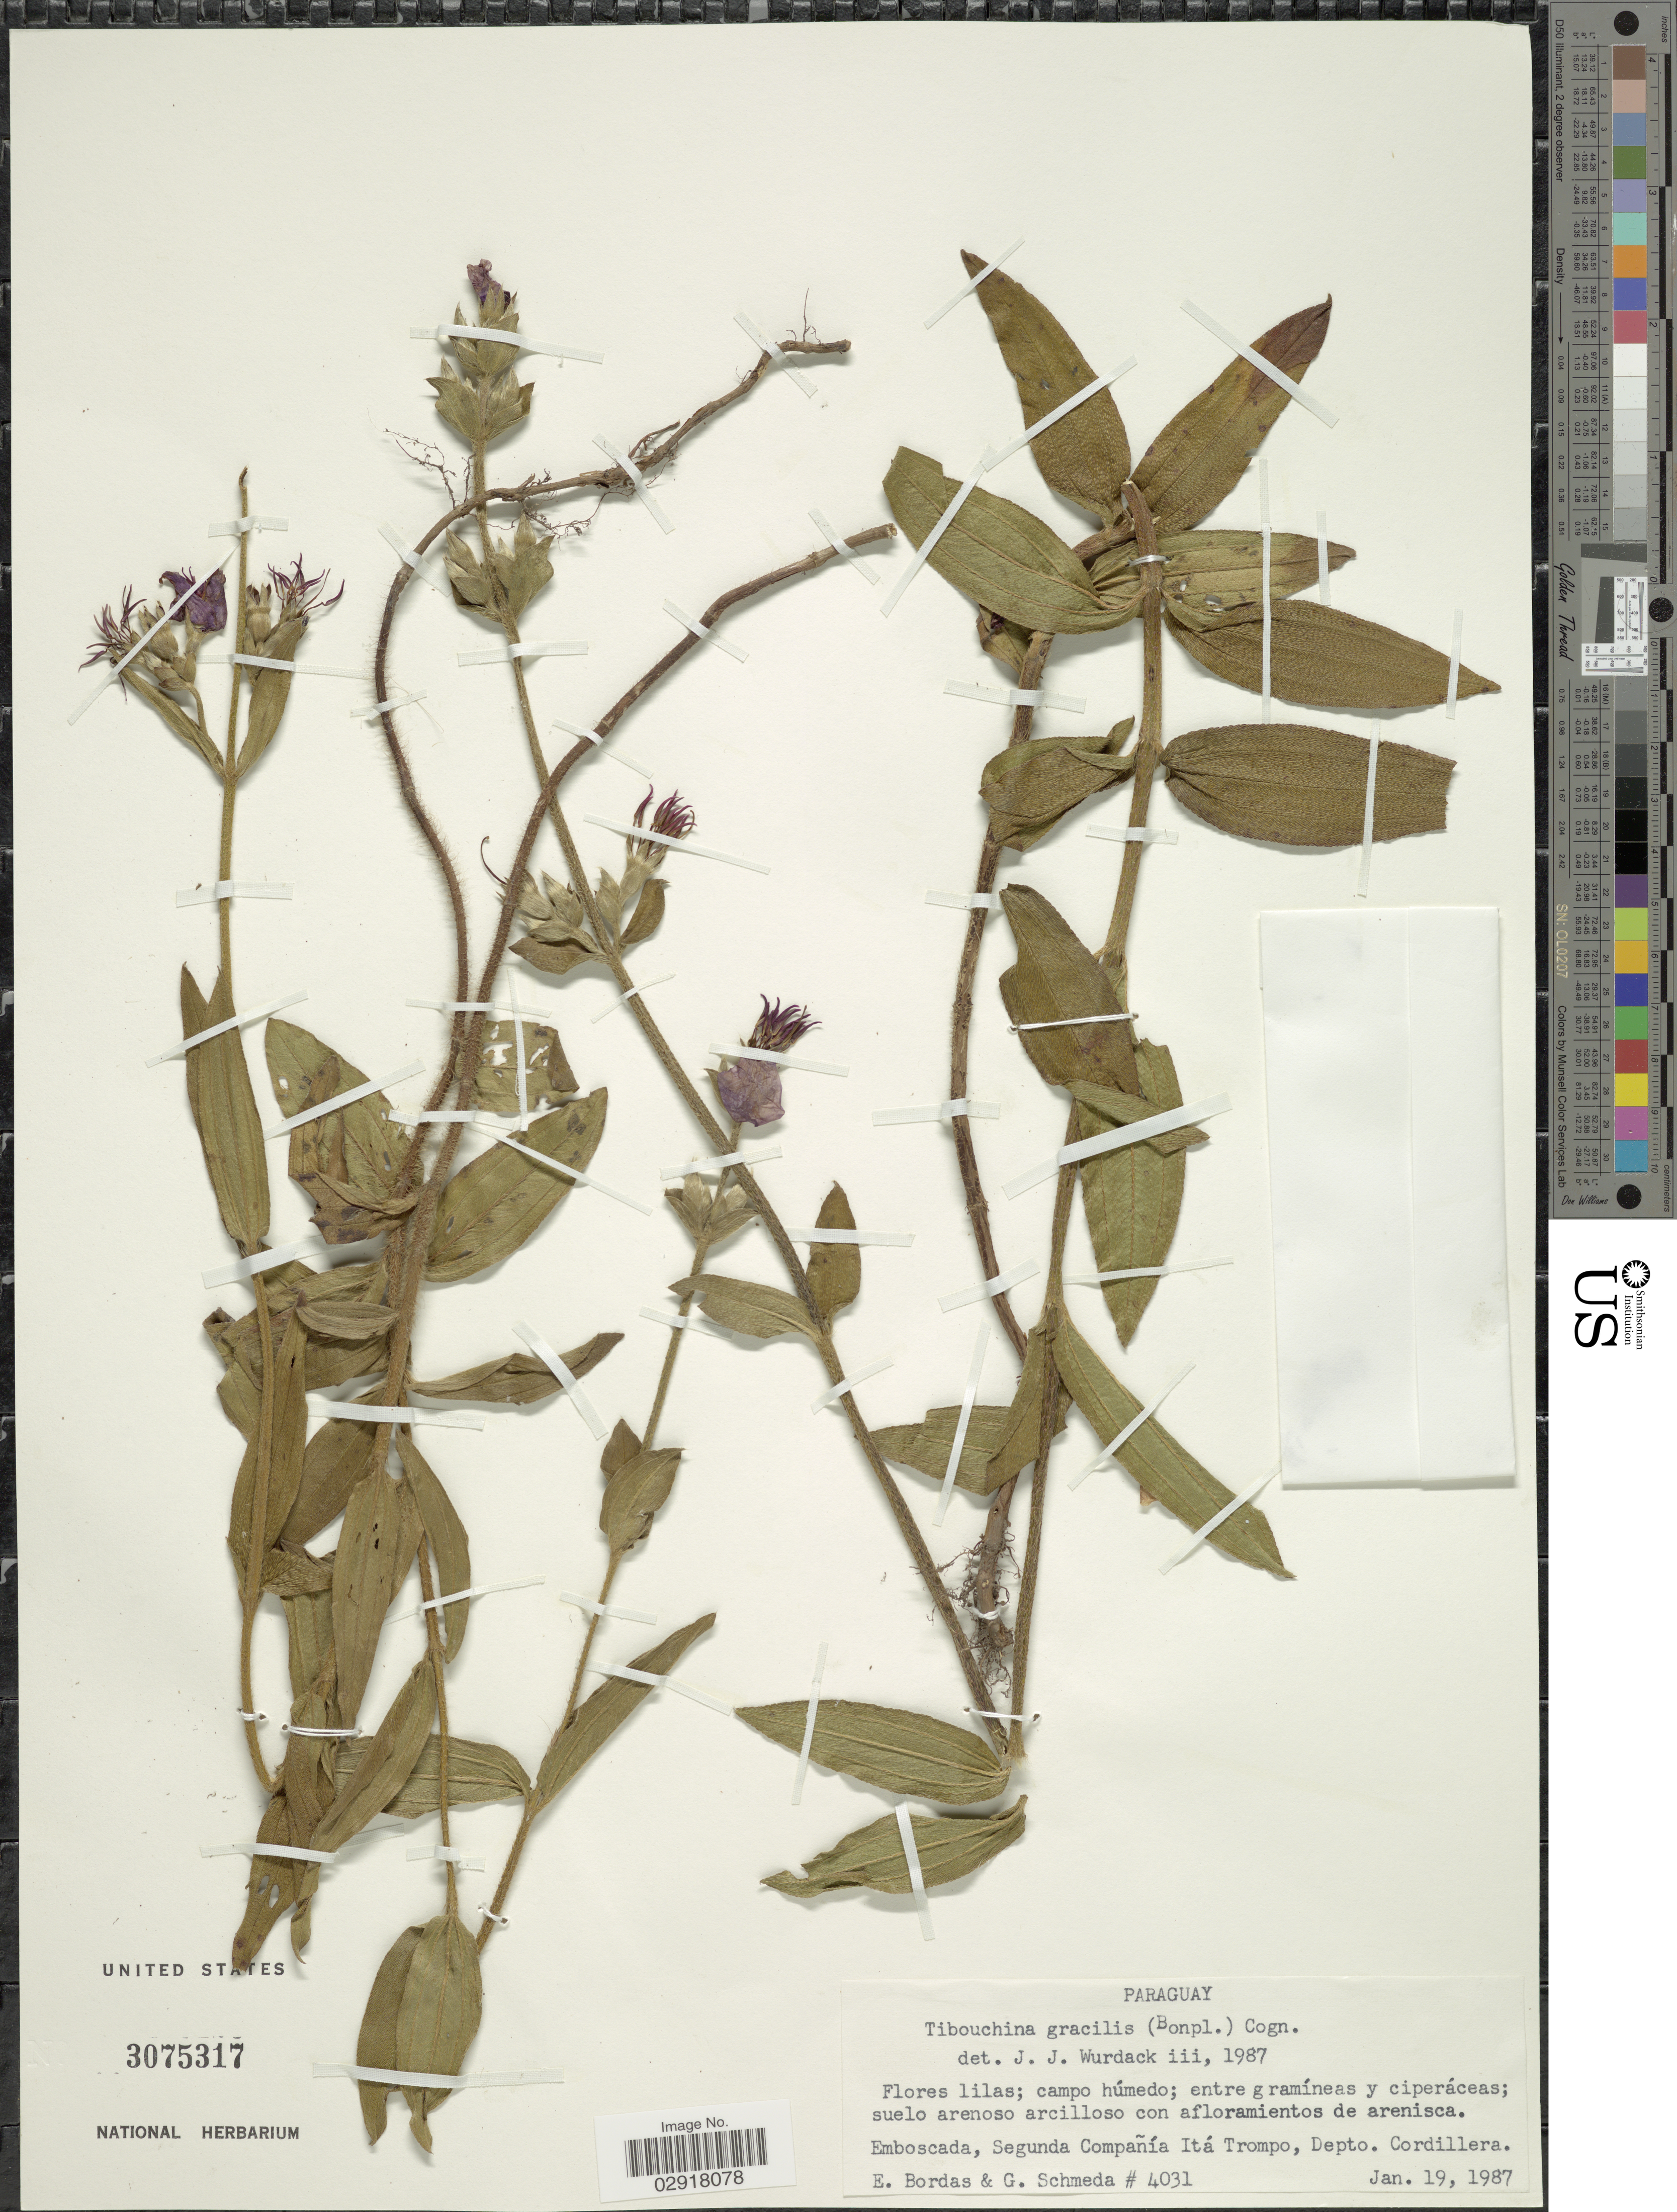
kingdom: Plantae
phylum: Tracheophyta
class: Magnoliopsida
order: Myrtales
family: Melastomataceae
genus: Chaetogastra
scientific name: Chaetogastra gracilis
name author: (Bonpl.) DC.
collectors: E. Bordas & G. Schmeda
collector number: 4031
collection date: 1987-01-19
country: Paraguay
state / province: Cordillera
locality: Emboscada, Segunda Compañía Itá Trompo, Depto. Cordillera.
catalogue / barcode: US 3075317